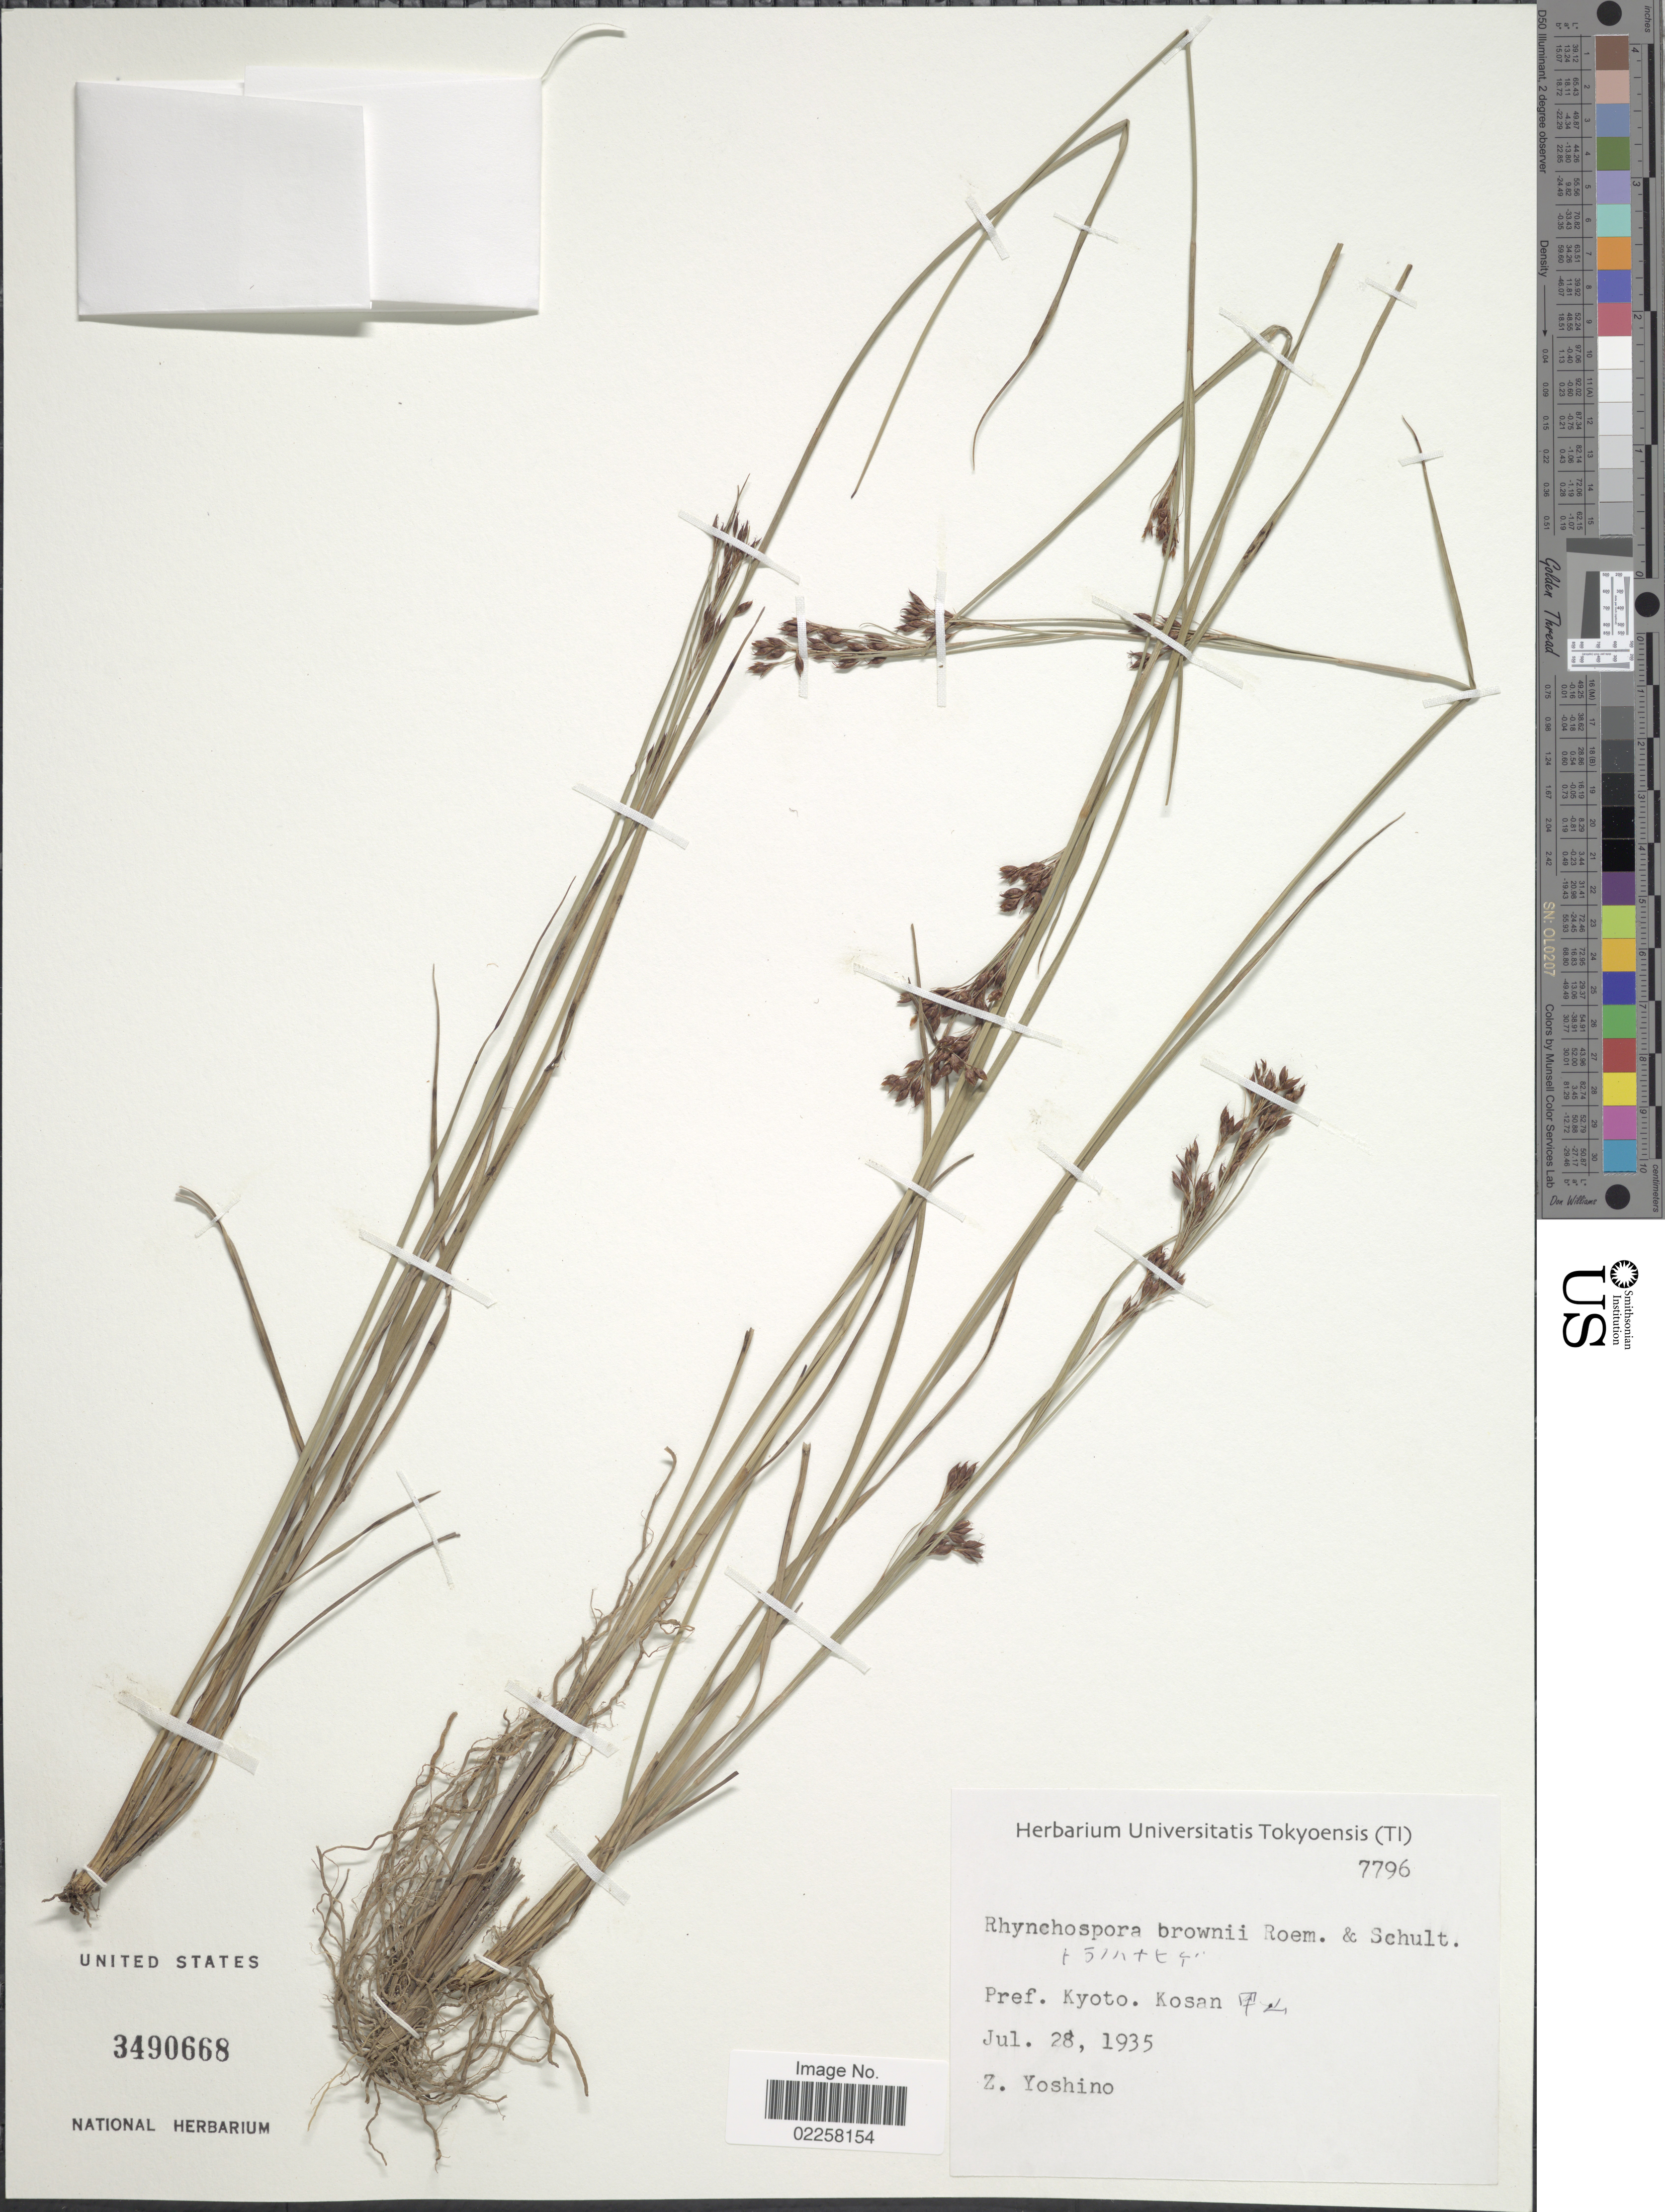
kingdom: Plantae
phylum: Tracheophyta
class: Liliopsida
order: Poales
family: Cyperaceae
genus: Rhynchospora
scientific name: Rhynchospora rugosa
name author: (Vahl) Gale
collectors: Z. Yoshino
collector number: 7796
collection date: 1935-07-28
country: Japan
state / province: Kyoto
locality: Pref. Kyoto. Kosan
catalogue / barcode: US 3490668